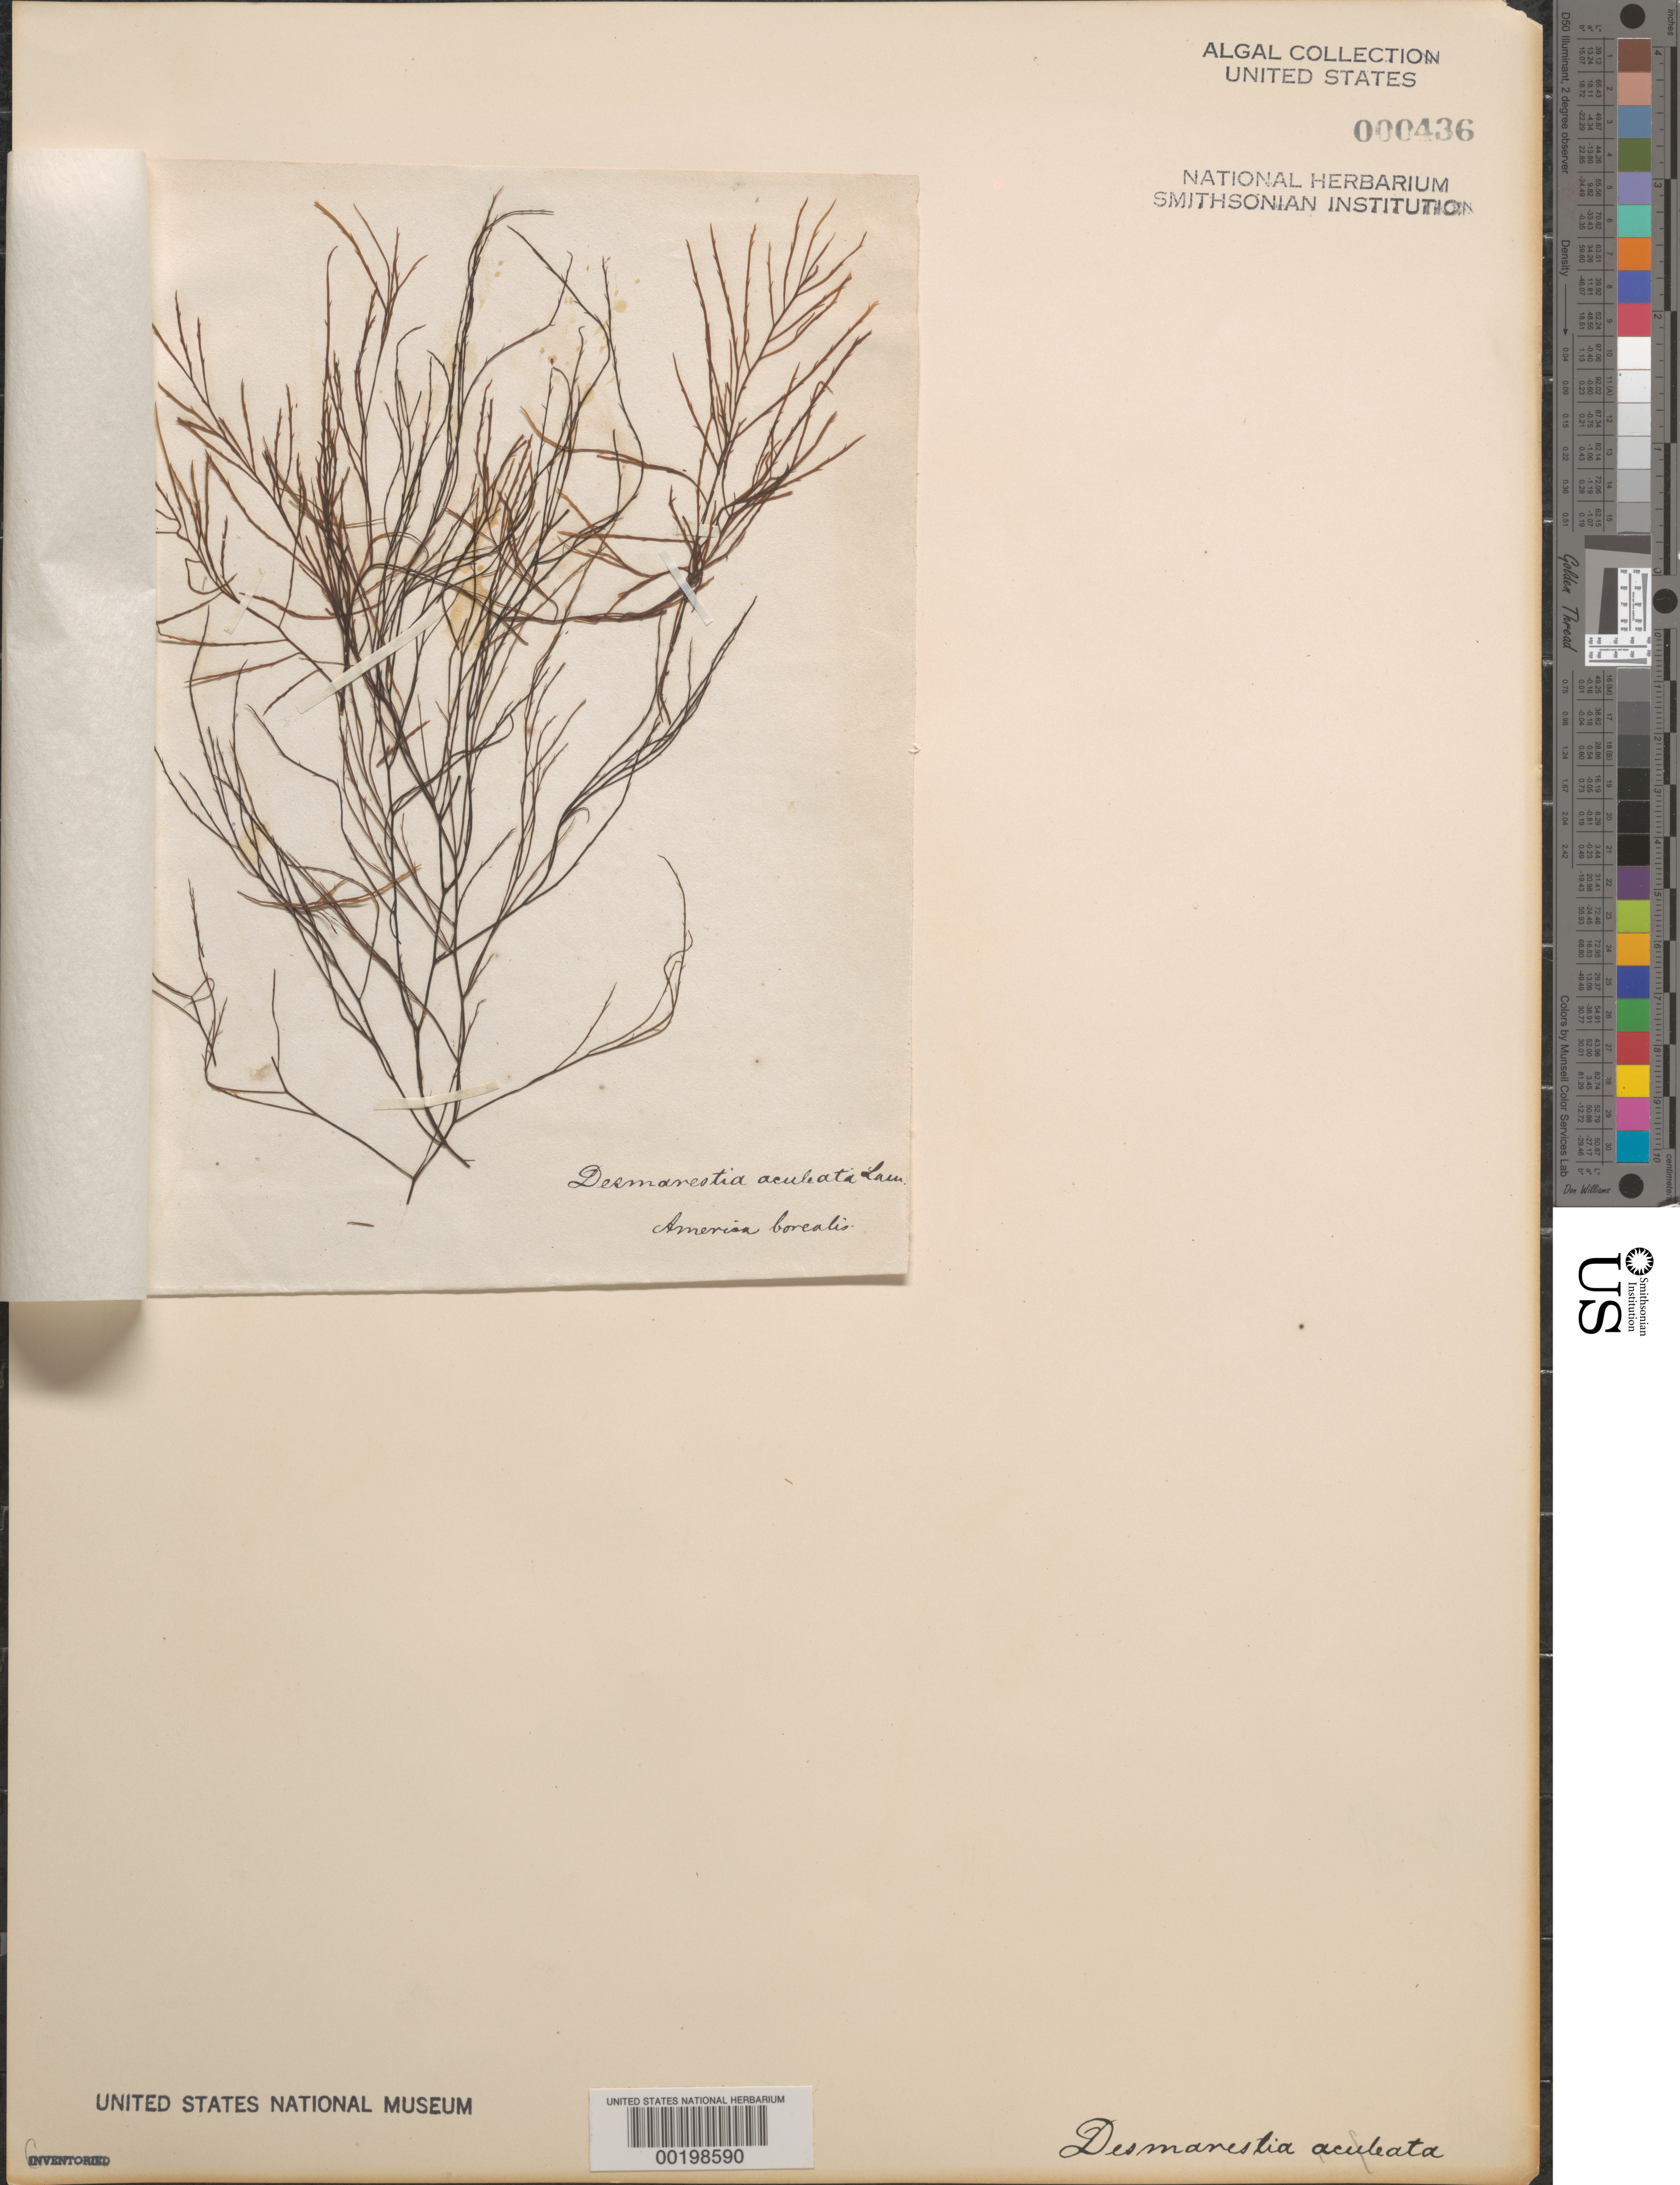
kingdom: Chromista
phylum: Ochrophyta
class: Phaeophyceae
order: Desmarestiales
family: Desmarestiaceae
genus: Desmarestia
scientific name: Desmarestia intermedia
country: United States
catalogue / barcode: US 436